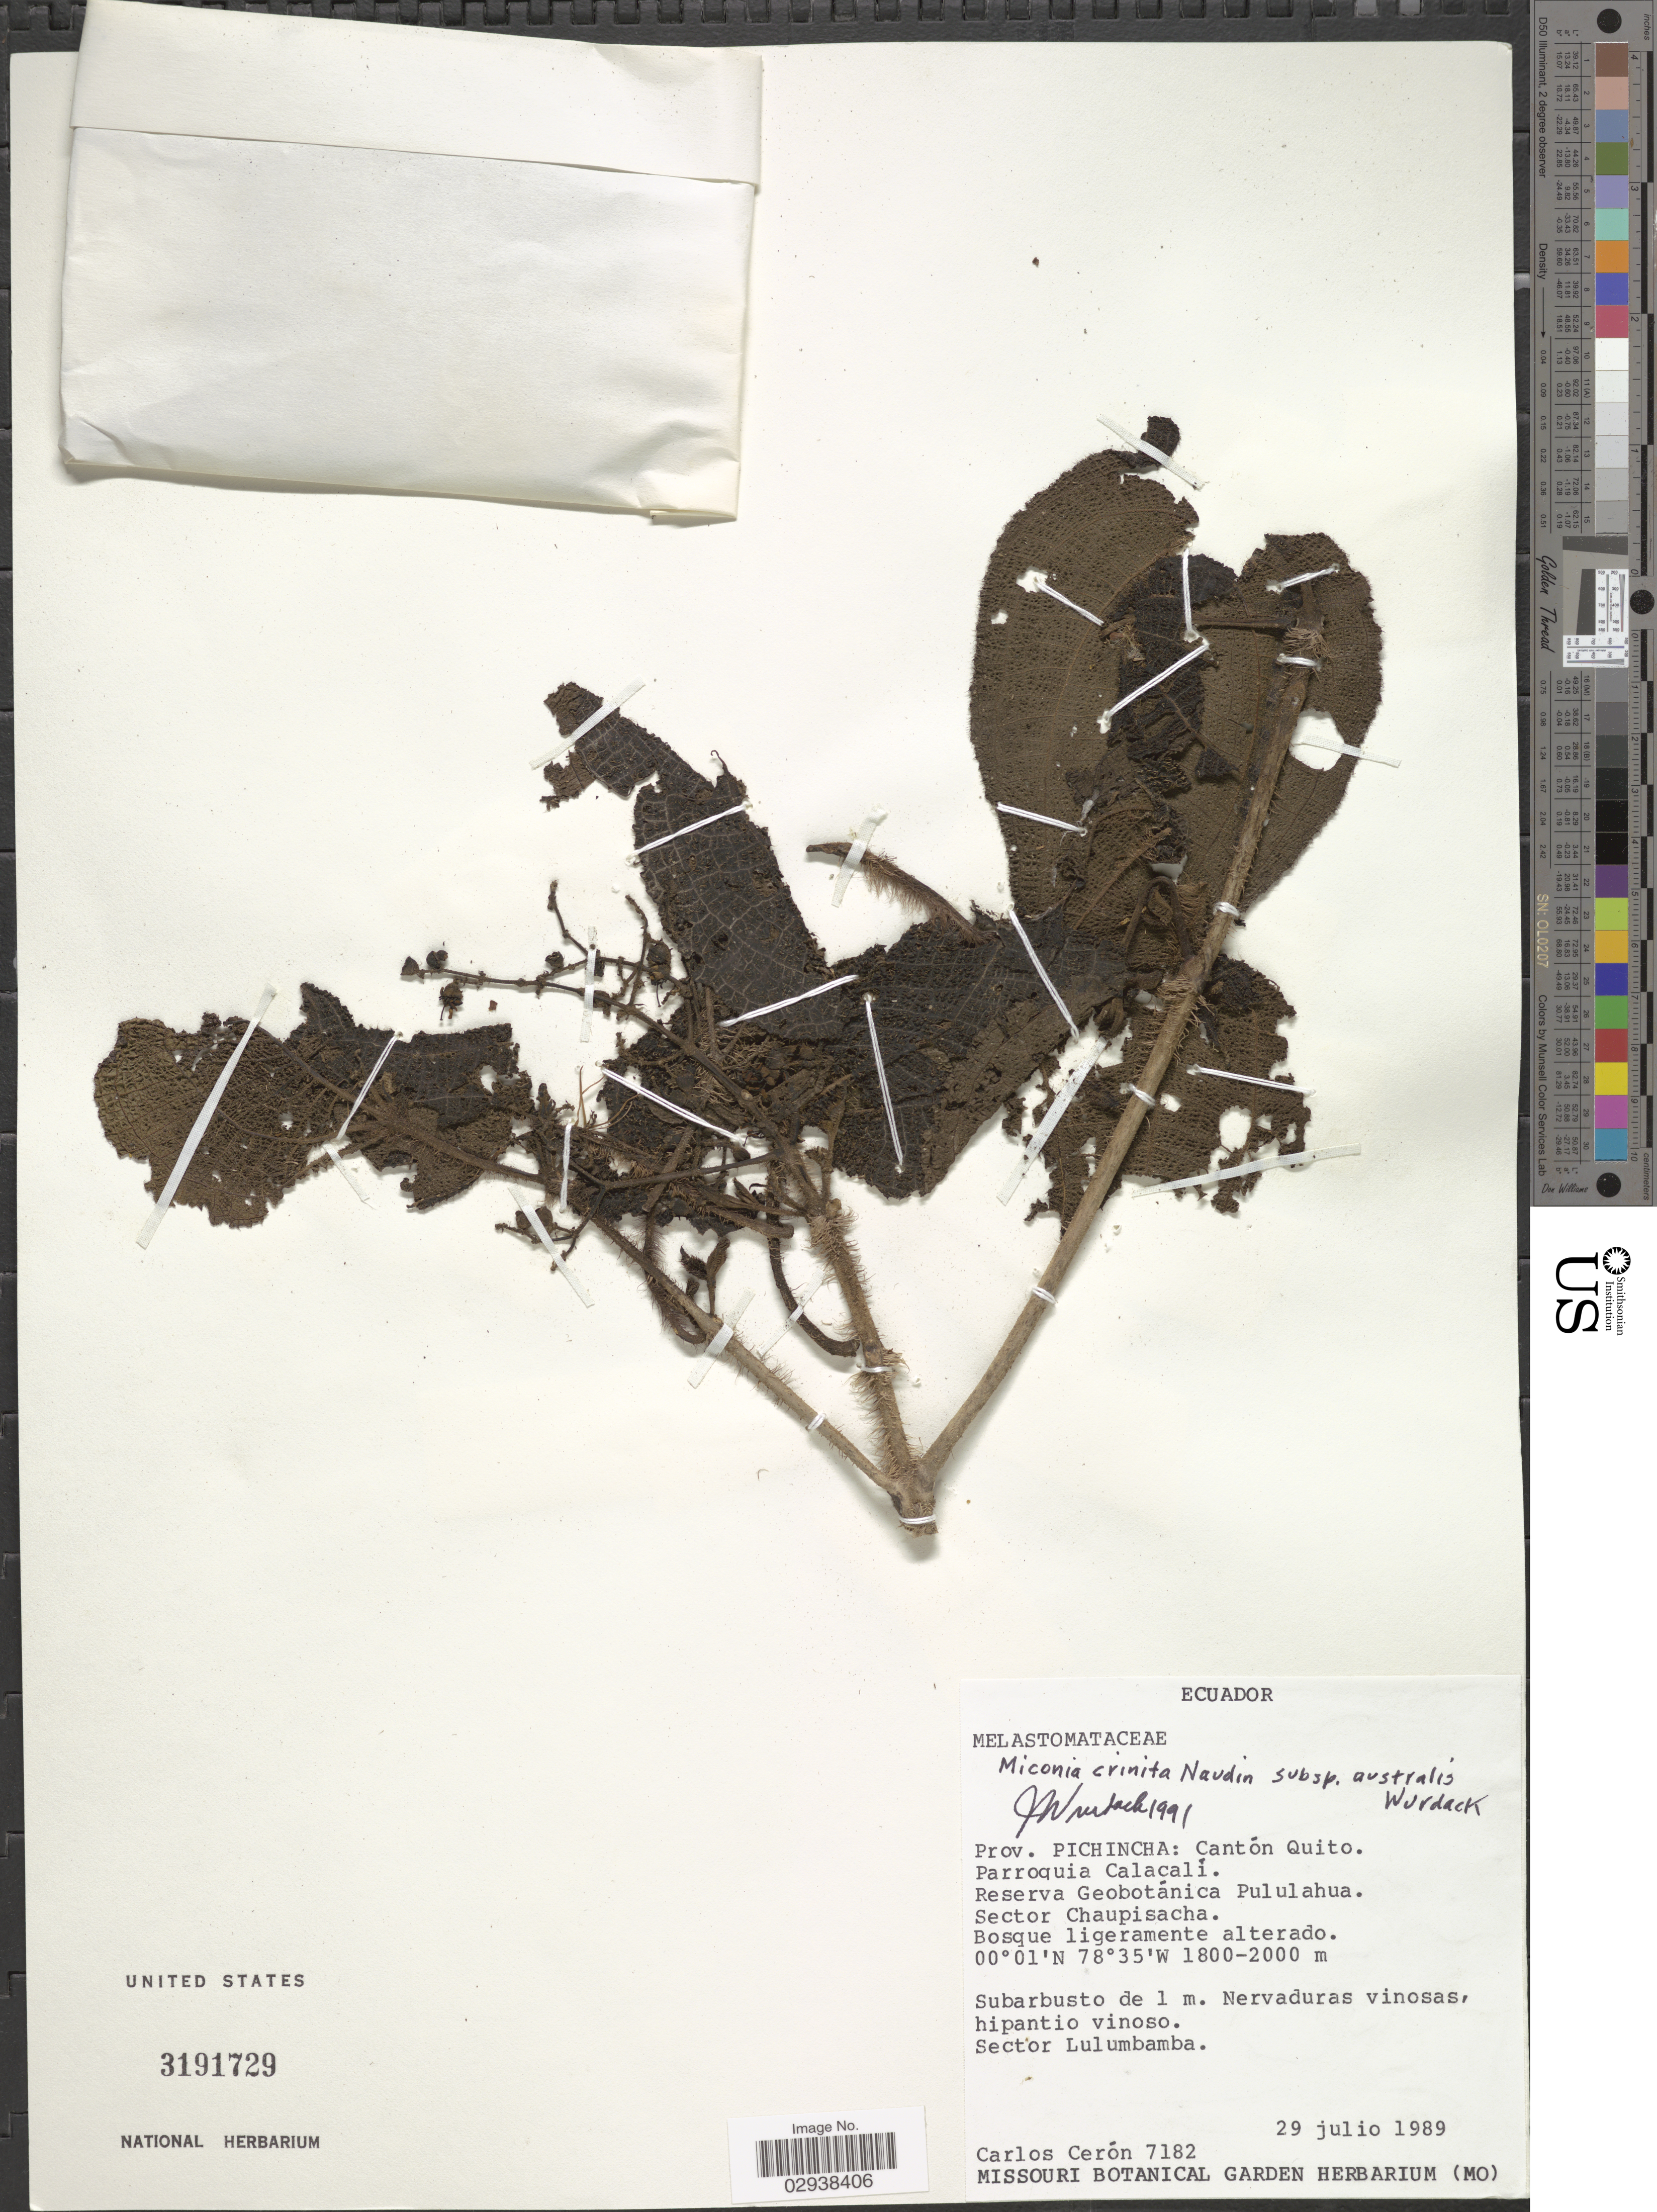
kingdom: Plantae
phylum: Tracheophyta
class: Magnoliopsida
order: Myrtales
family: Melastomataceae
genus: Miconia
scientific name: Miconia crinita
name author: Naudin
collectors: C. E. Cerón M.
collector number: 7182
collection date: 1989-07-29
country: Ecuador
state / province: Pichincha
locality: Cantón Quito, Parroquia Calacali, Reserva Geobotánica Pululahua, Sector Chaupisacha.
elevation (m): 1800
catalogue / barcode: US 3191729